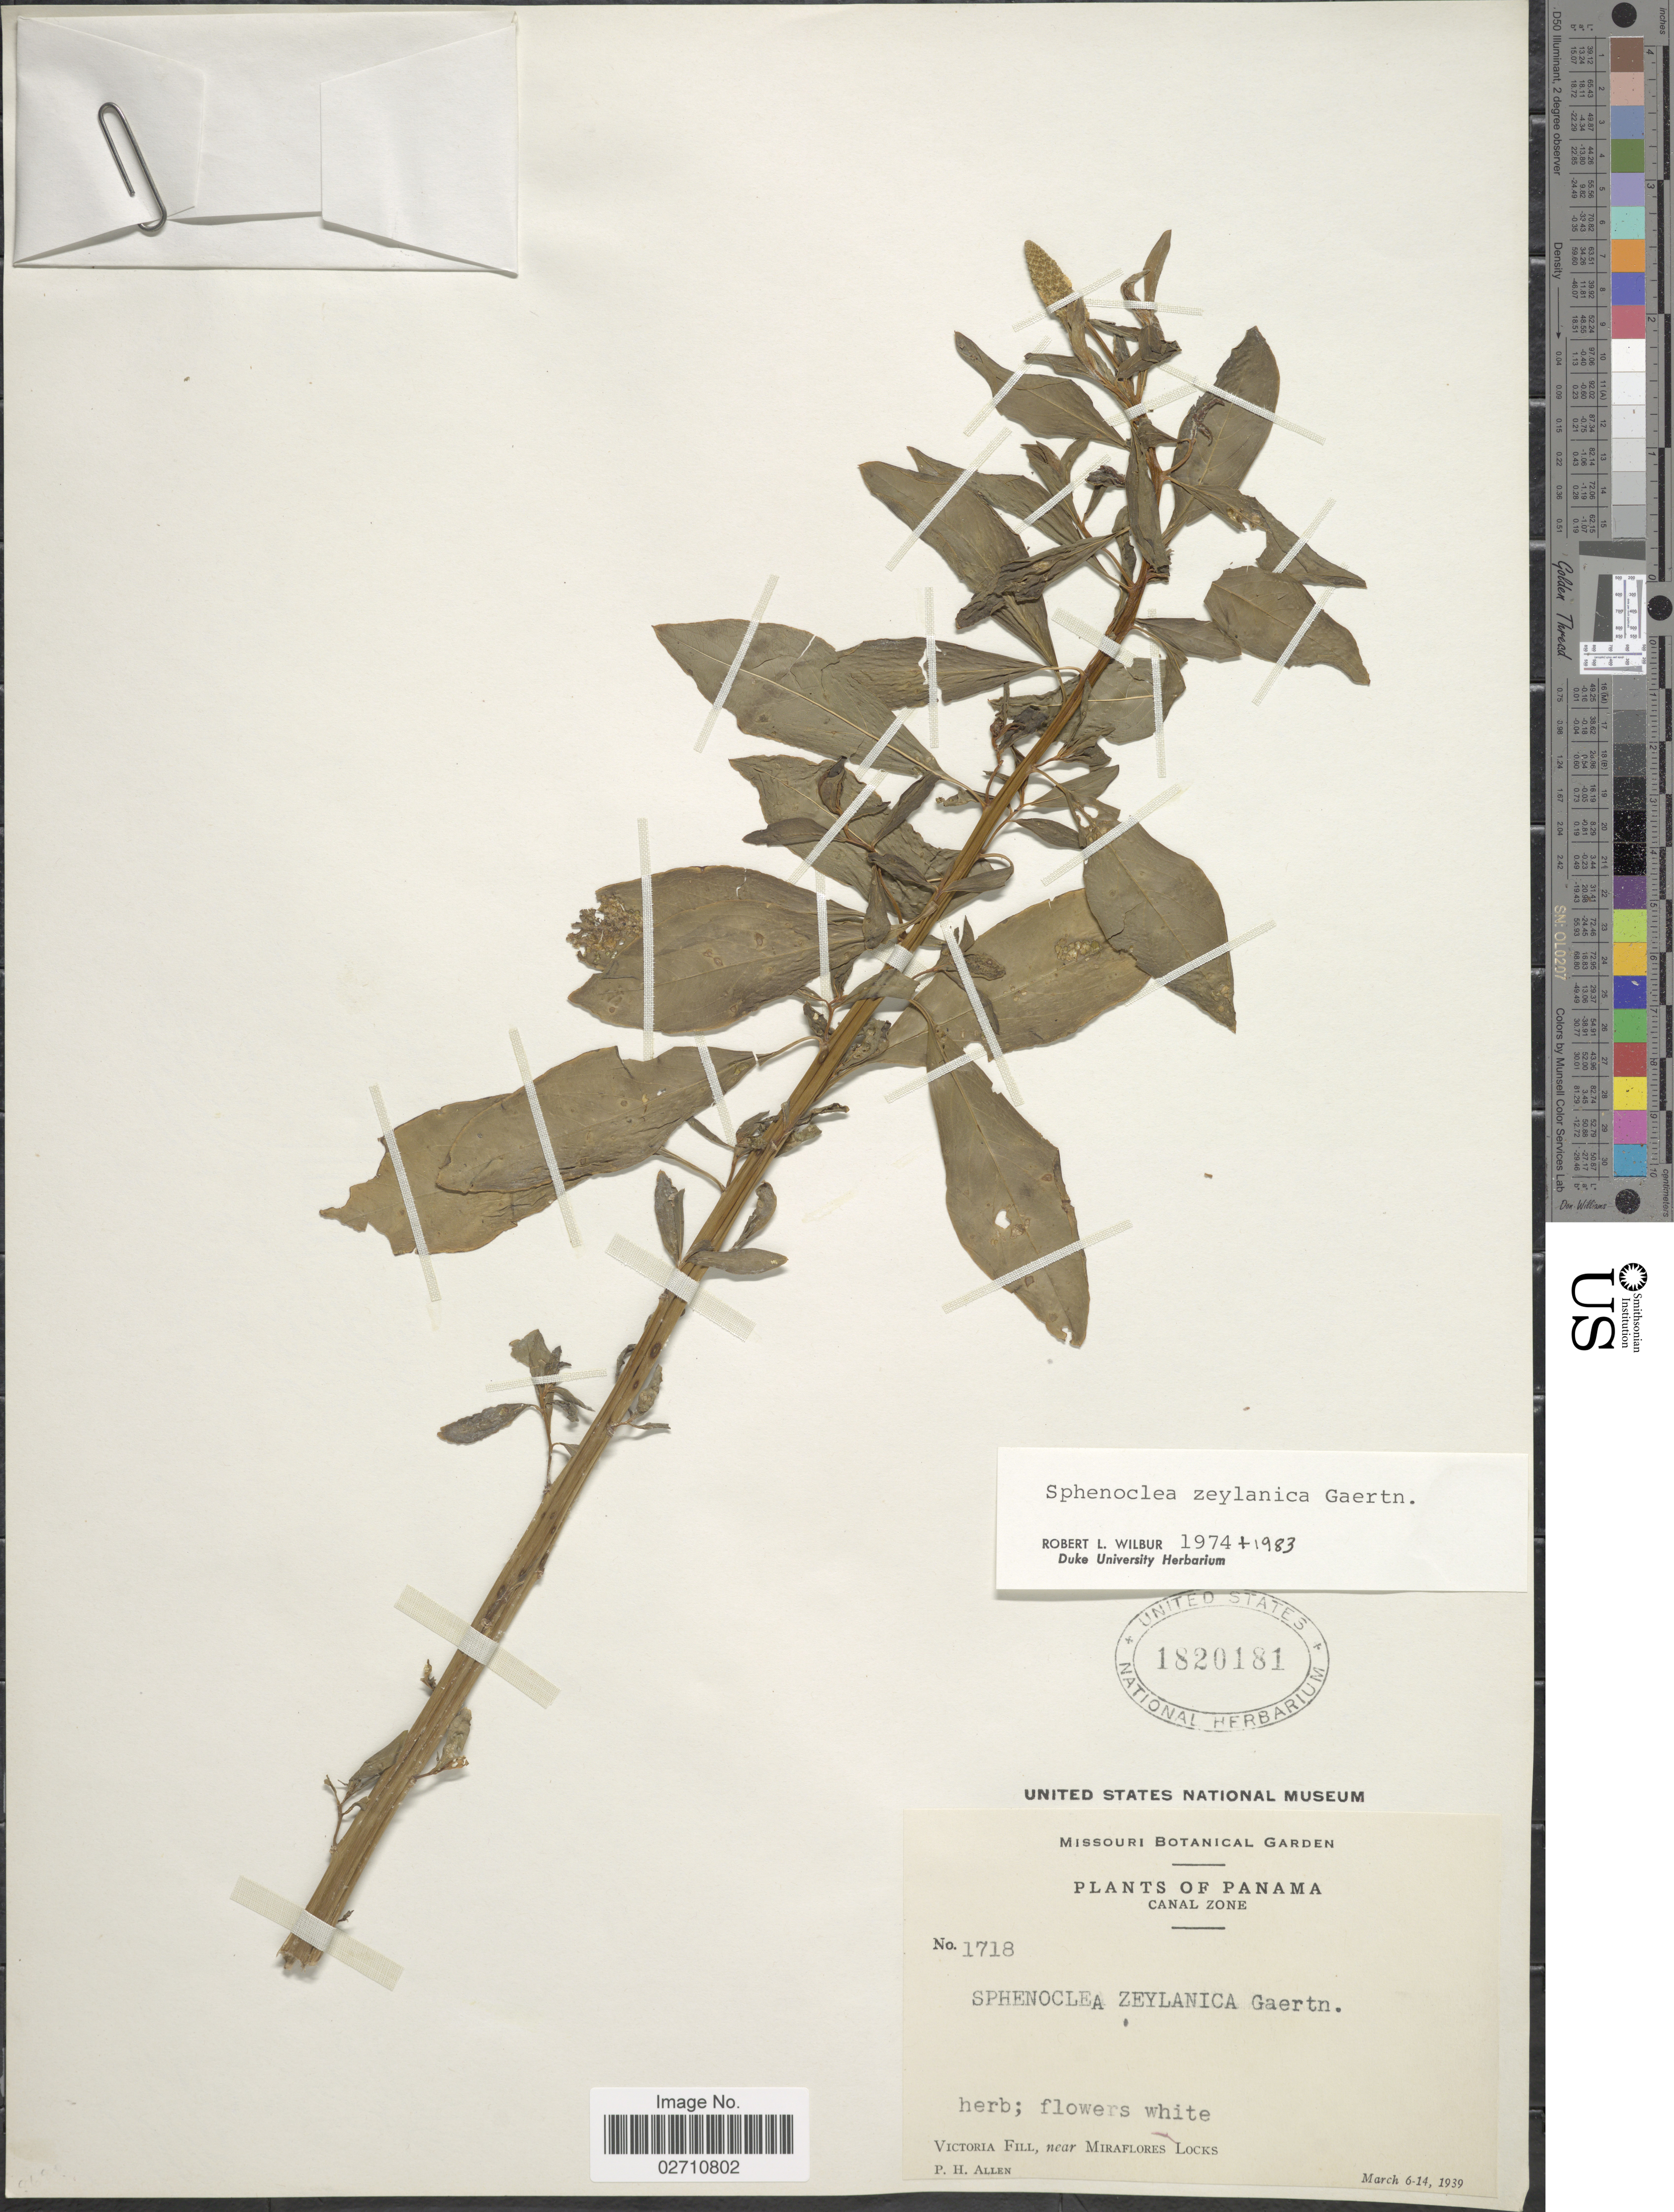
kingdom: Plantae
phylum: Tracheophyta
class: Magnoliopsida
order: Solanales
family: Sphenocleaceae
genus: Sphenoclea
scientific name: Sphenoclea zeylanica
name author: Gaertn.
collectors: P. H. Allen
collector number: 1718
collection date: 1939-03-06/1939-03-14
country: Panama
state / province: Panamá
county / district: Canal Zone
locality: Canal Zone. Victoria Fill, near Miraflores Locks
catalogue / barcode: US 1820181